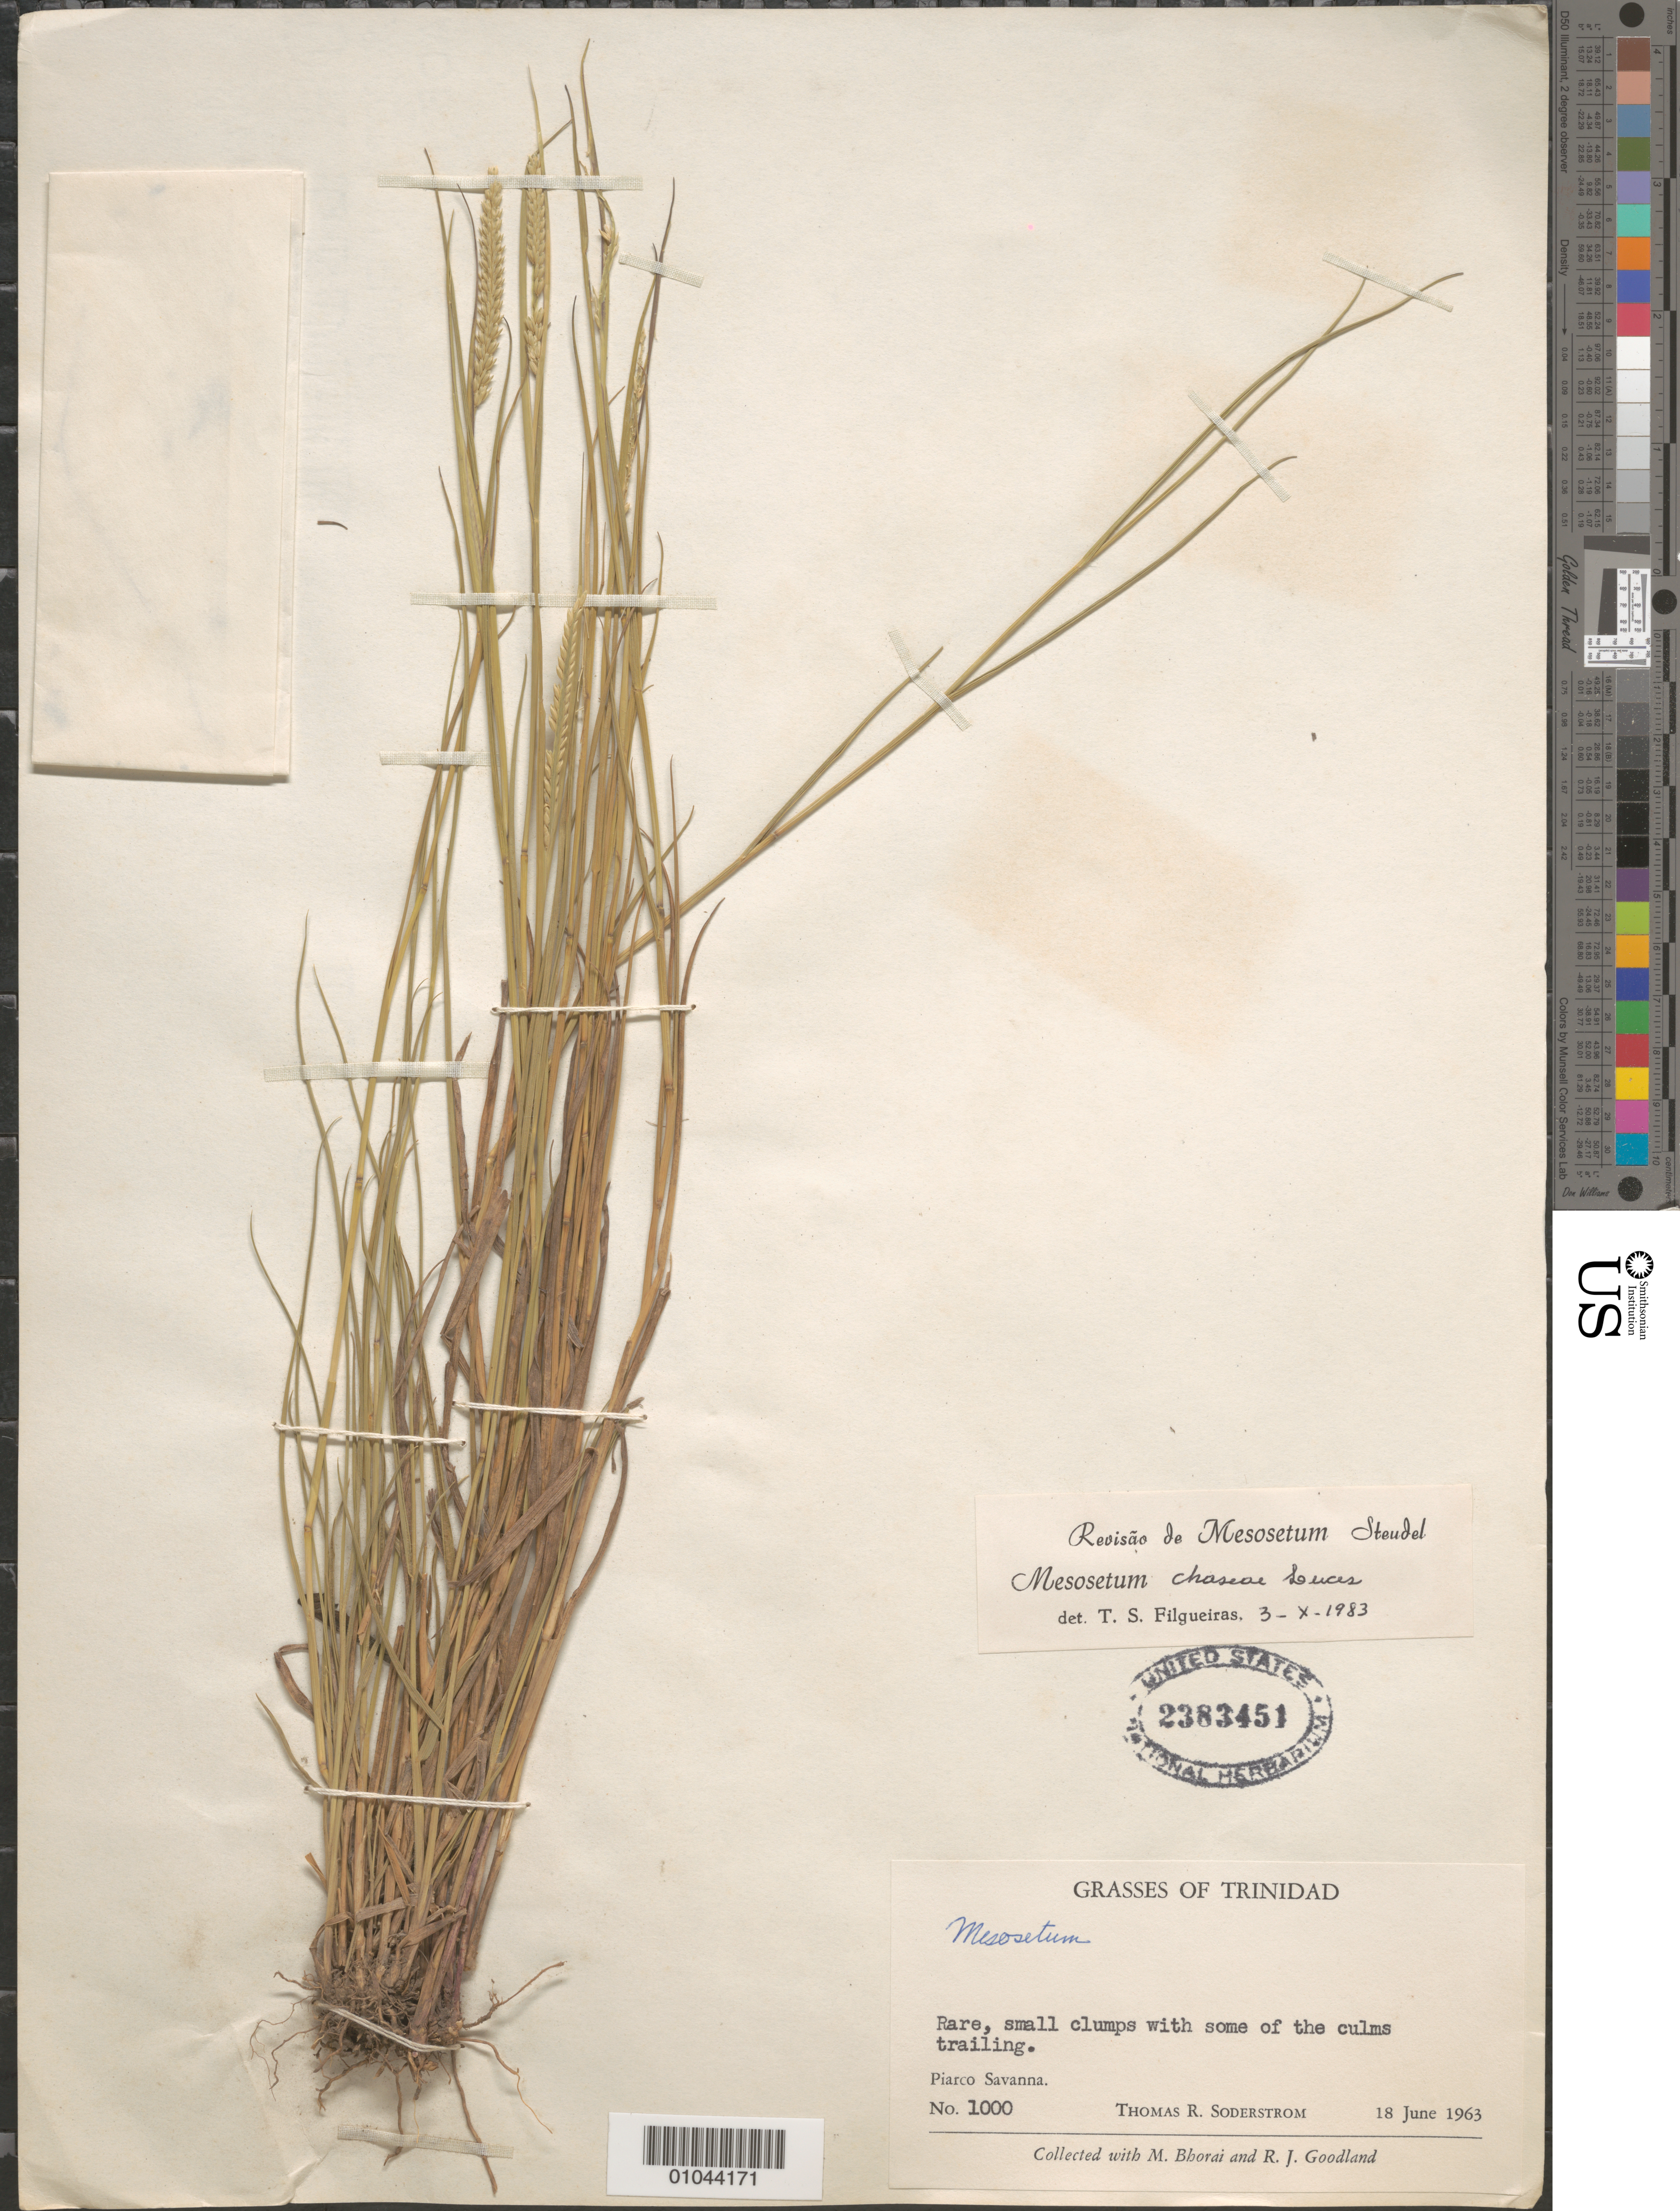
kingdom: Plantae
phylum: Tracheophyta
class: Liliopsida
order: Poales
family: Poaceae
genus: Mesosetum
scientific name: Mesosetum chaseae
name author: Luces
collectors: T. R. Soderstrom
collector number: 1000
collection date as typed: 18 Jun 1963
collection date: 1963-06-18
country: Trinidad and Tobago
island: Trinidad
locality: Piarco Savanna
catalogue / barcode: US 2383451